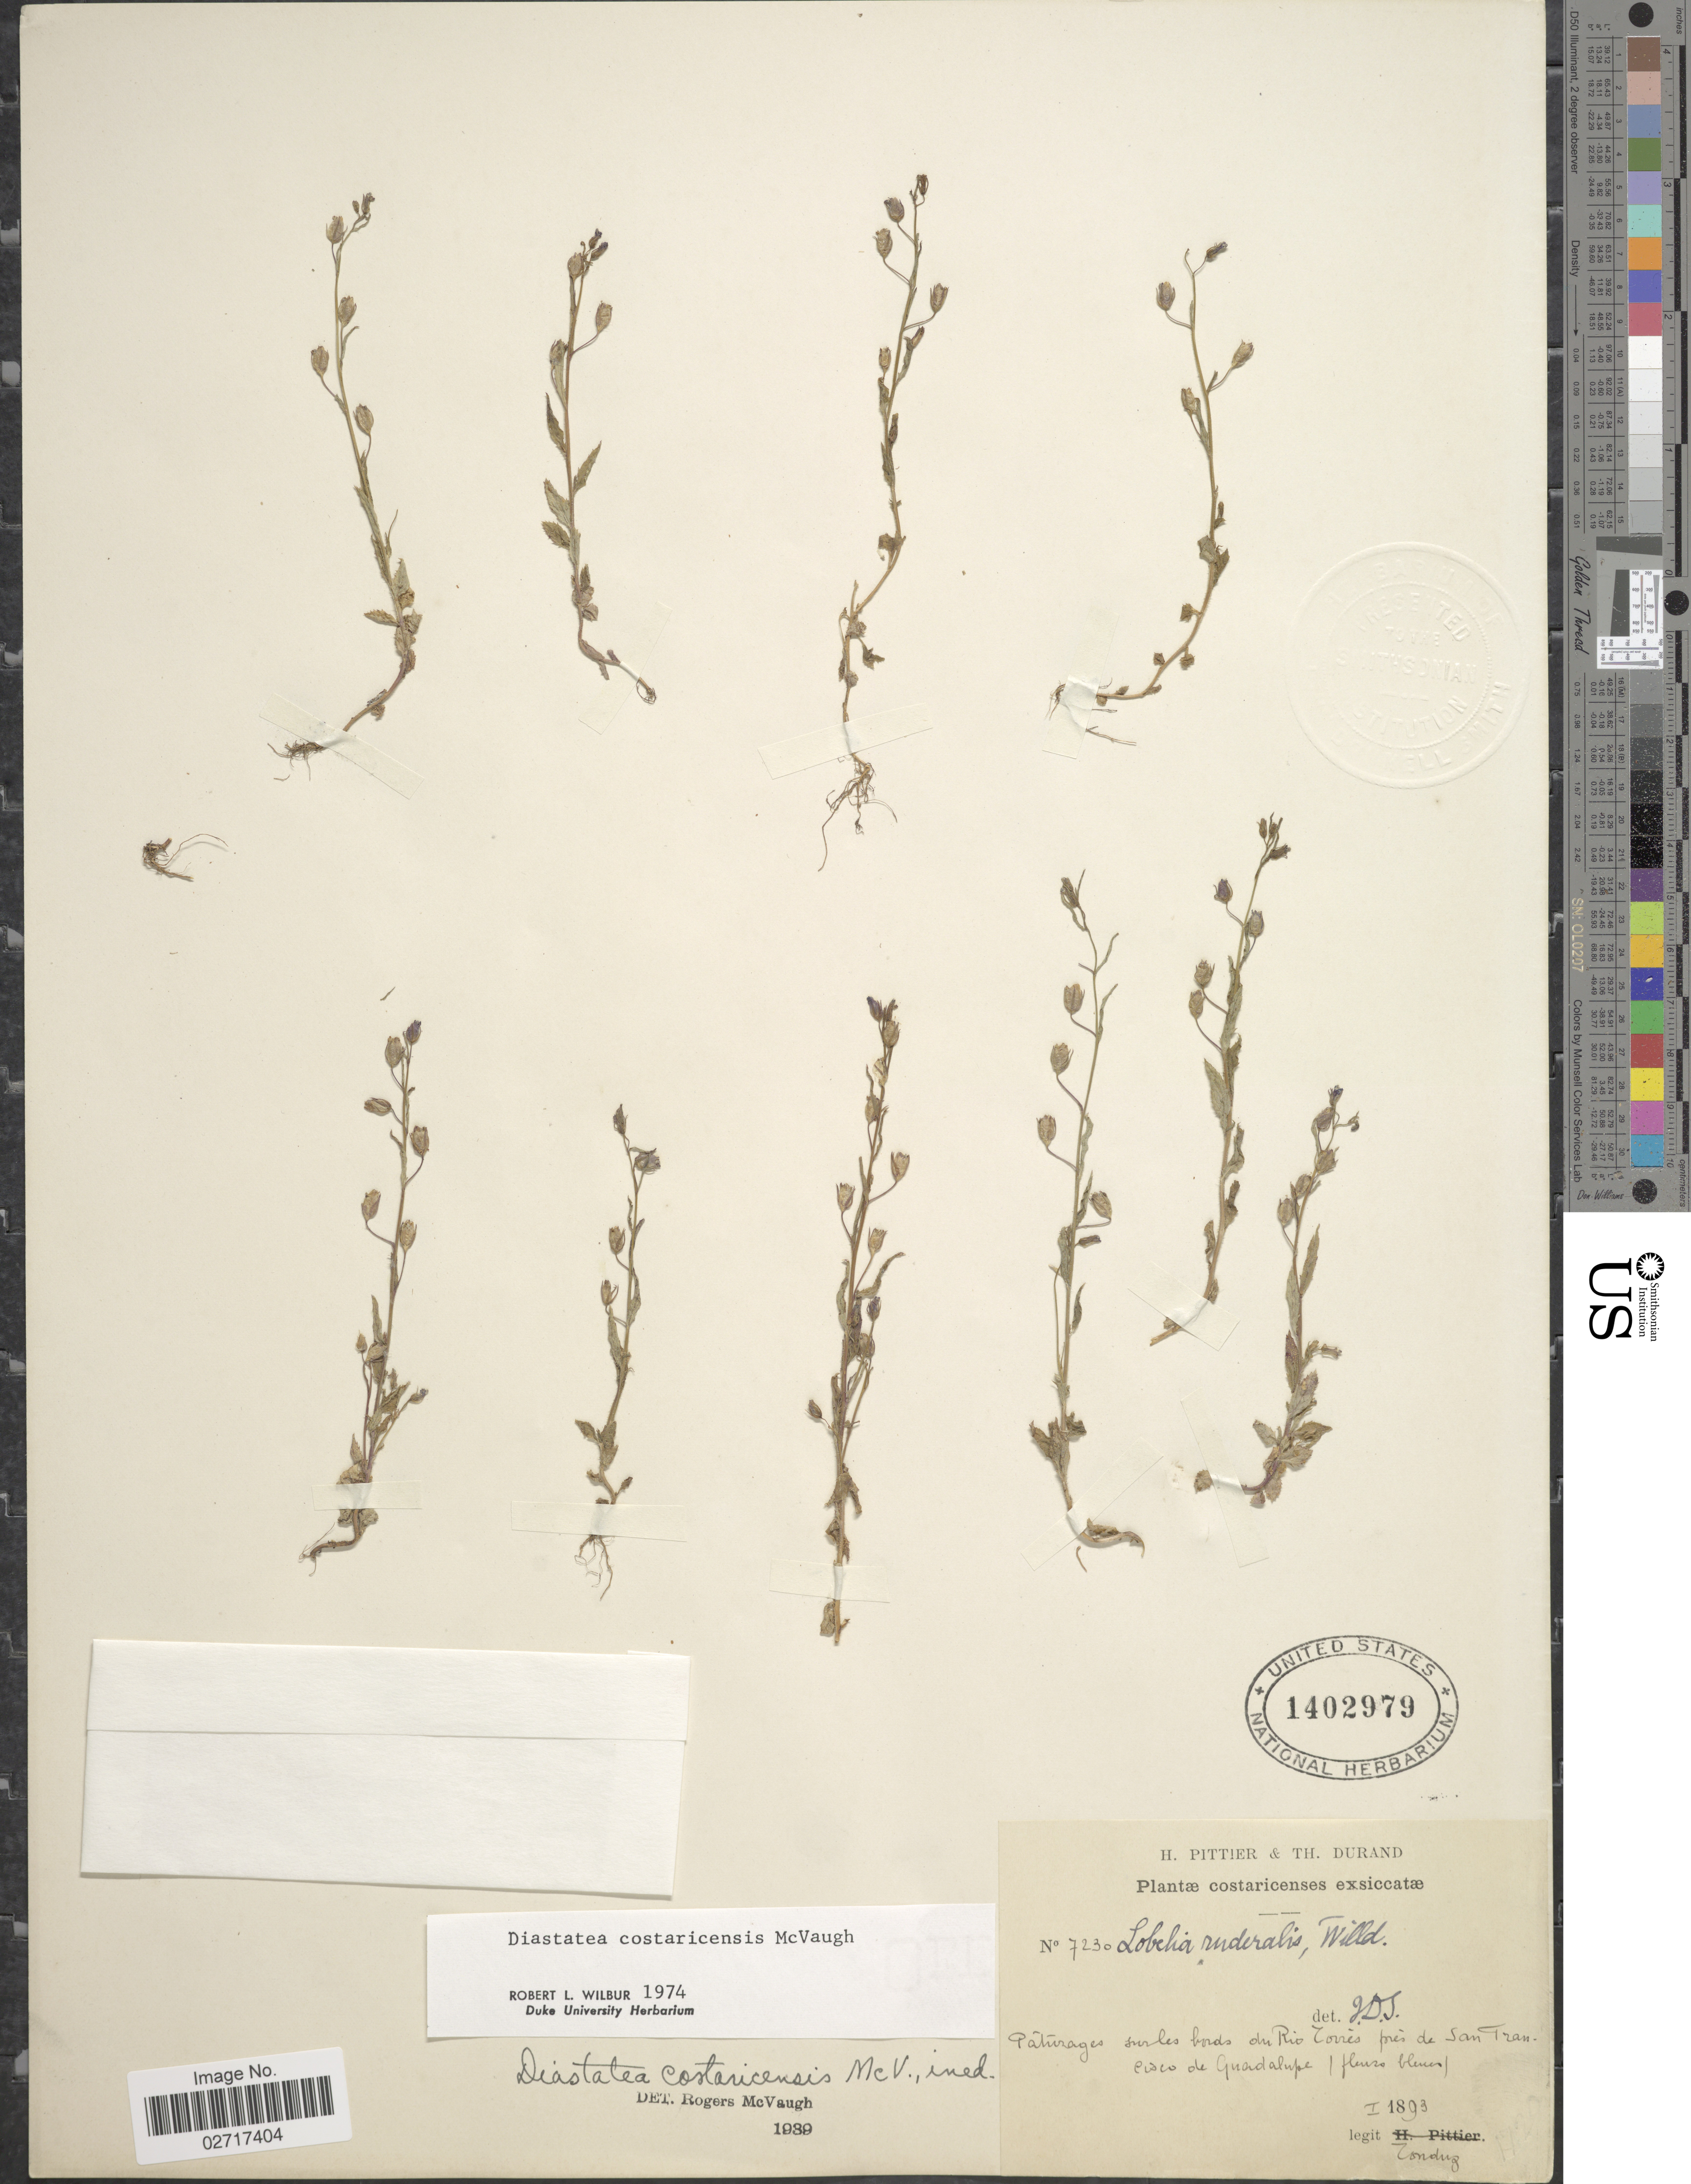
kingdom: Plantae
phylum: Tracheophyta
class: Magnoliopsida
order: Asterales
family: Campanulaceae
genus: Diastatea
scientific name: Diastatea costaricensis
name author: McVaugh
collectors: A. Tonduz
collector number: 7230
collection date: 1893-01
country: Costa Rica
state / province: San José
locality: Pátúrages sur les bords du Rio Torres, prés de San Francisco de Guadalupe.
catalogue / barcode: US 1402979